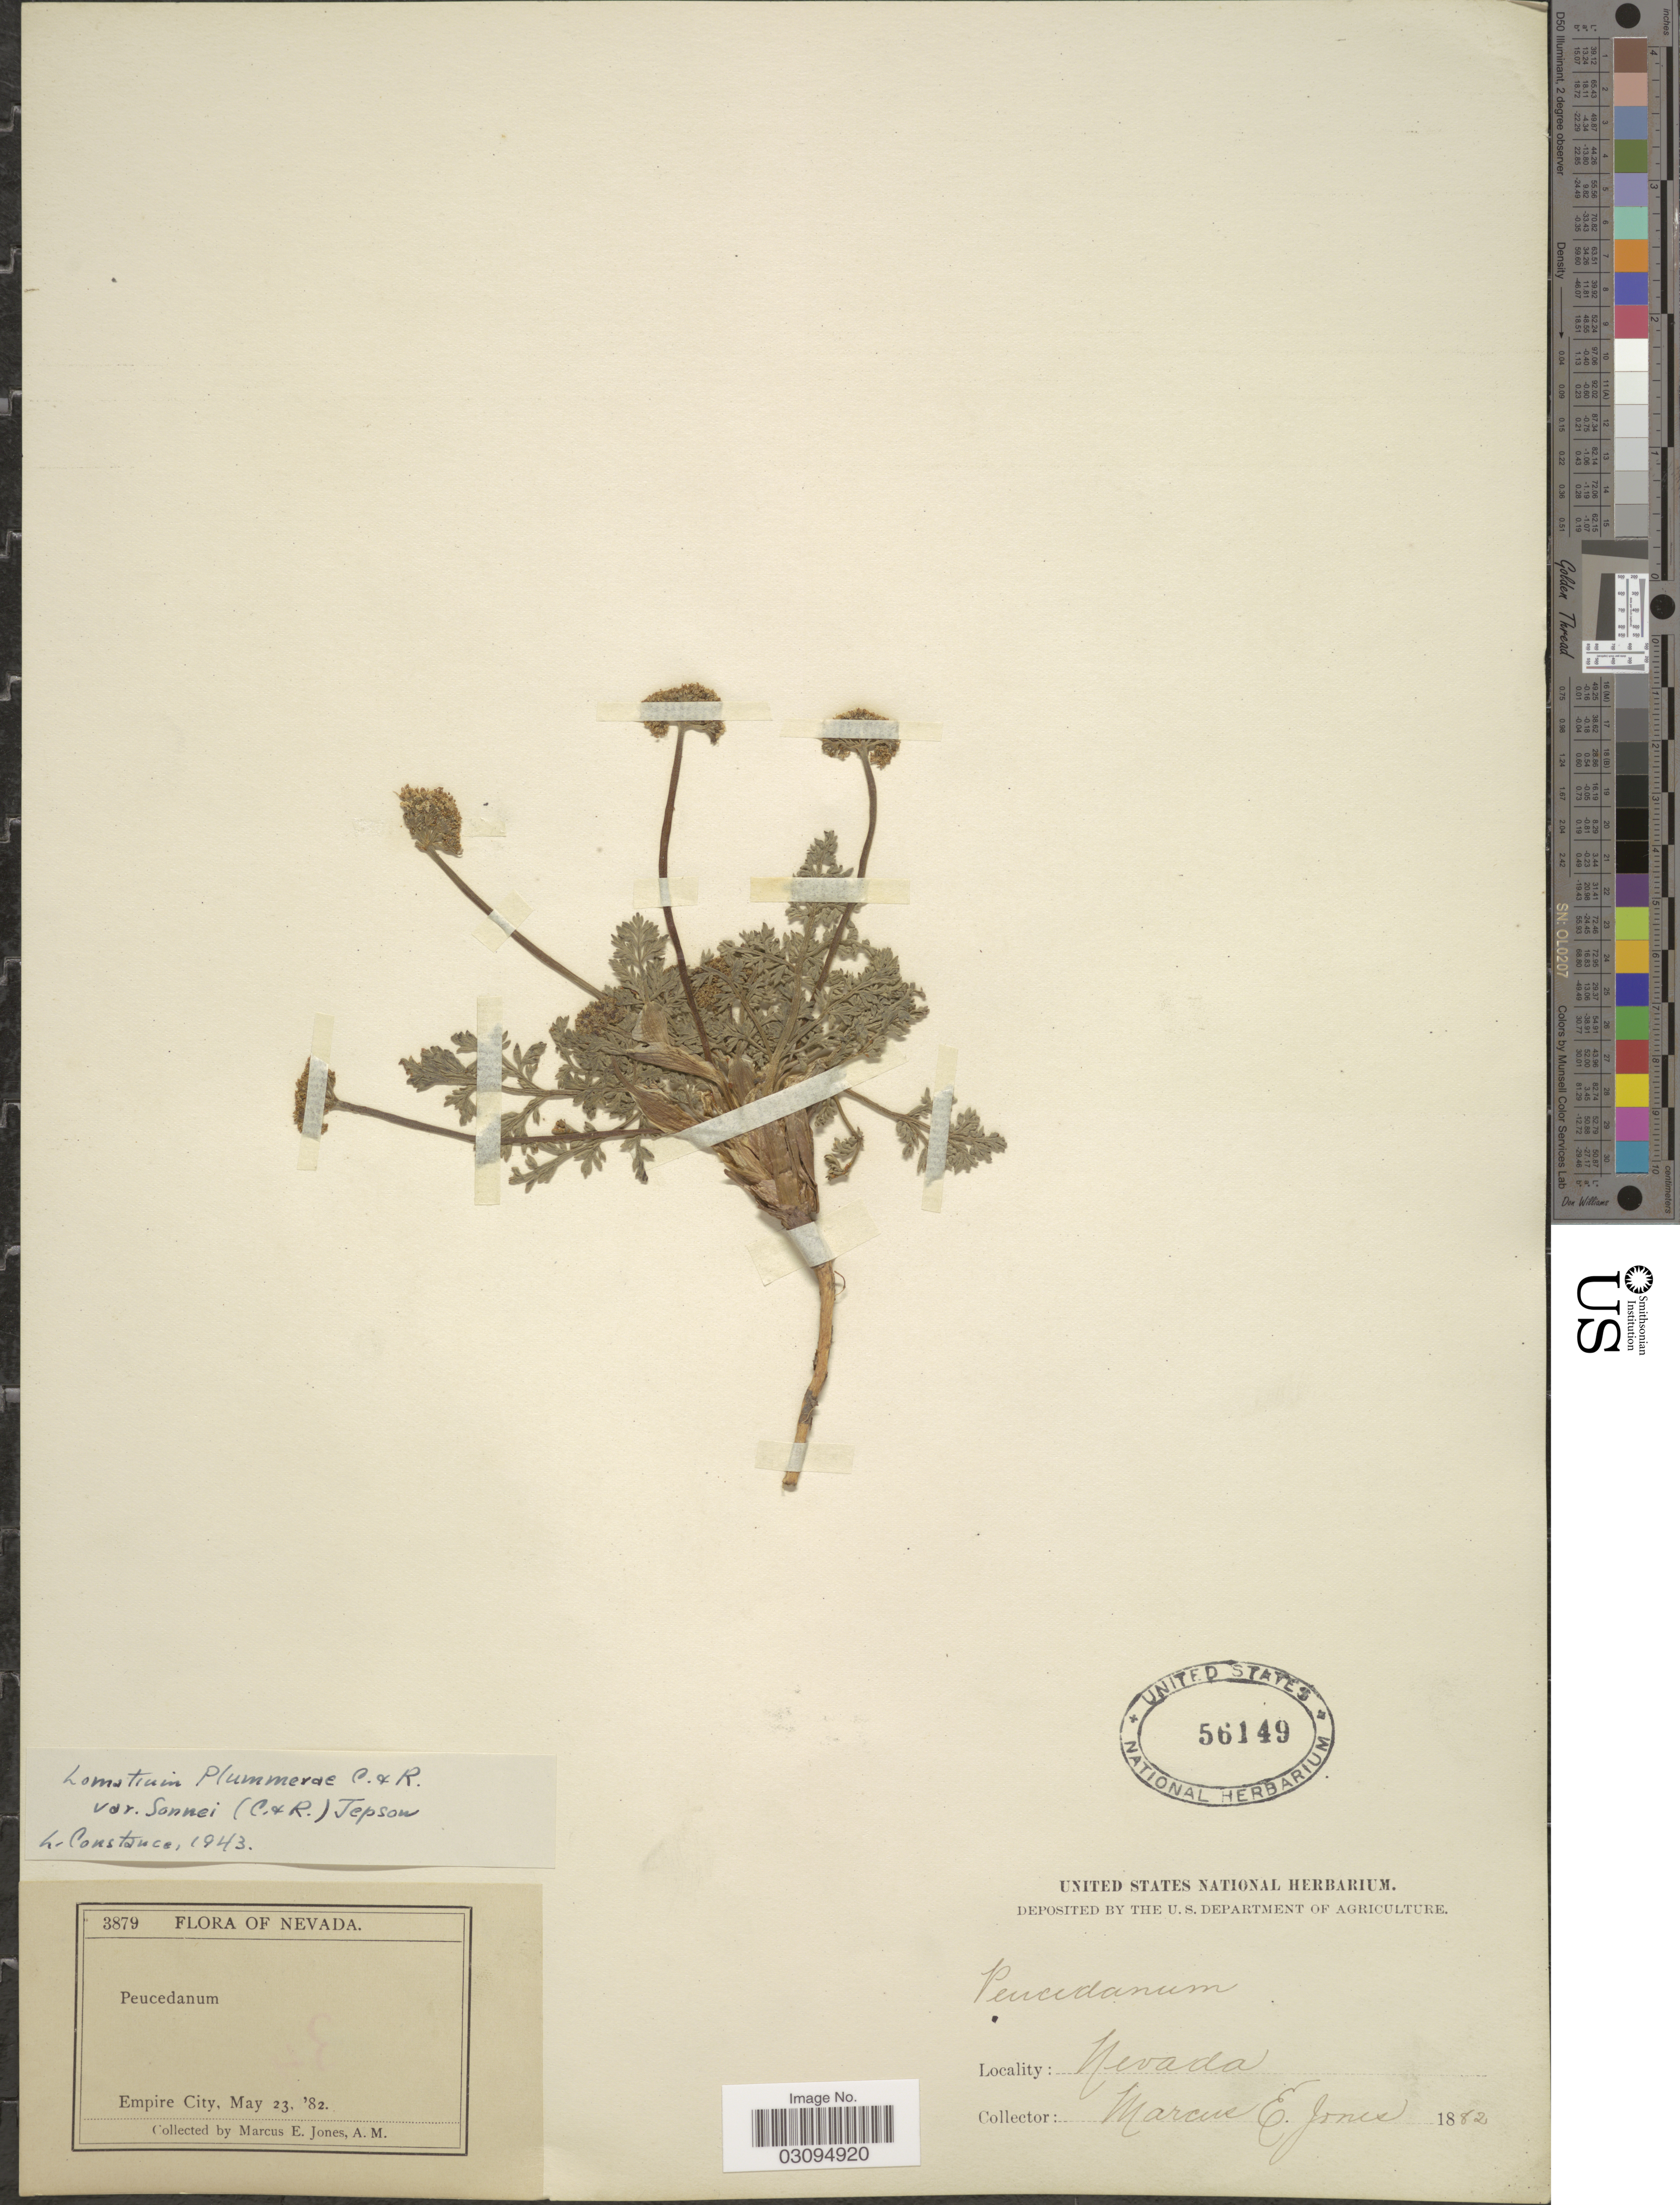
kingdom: Plantae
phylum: Tracheophyta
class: Magnoliopsida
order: Apiales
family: Apiaceae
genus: Lomatium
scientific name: Lomatium plummerae var. sonnei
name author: (J.M. Coult. & Rose) Jeps.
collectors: M. E. Jones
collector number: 3879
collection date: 1882-05-23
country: United States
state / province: Nevada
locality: Empire City.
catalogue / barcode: US 56149